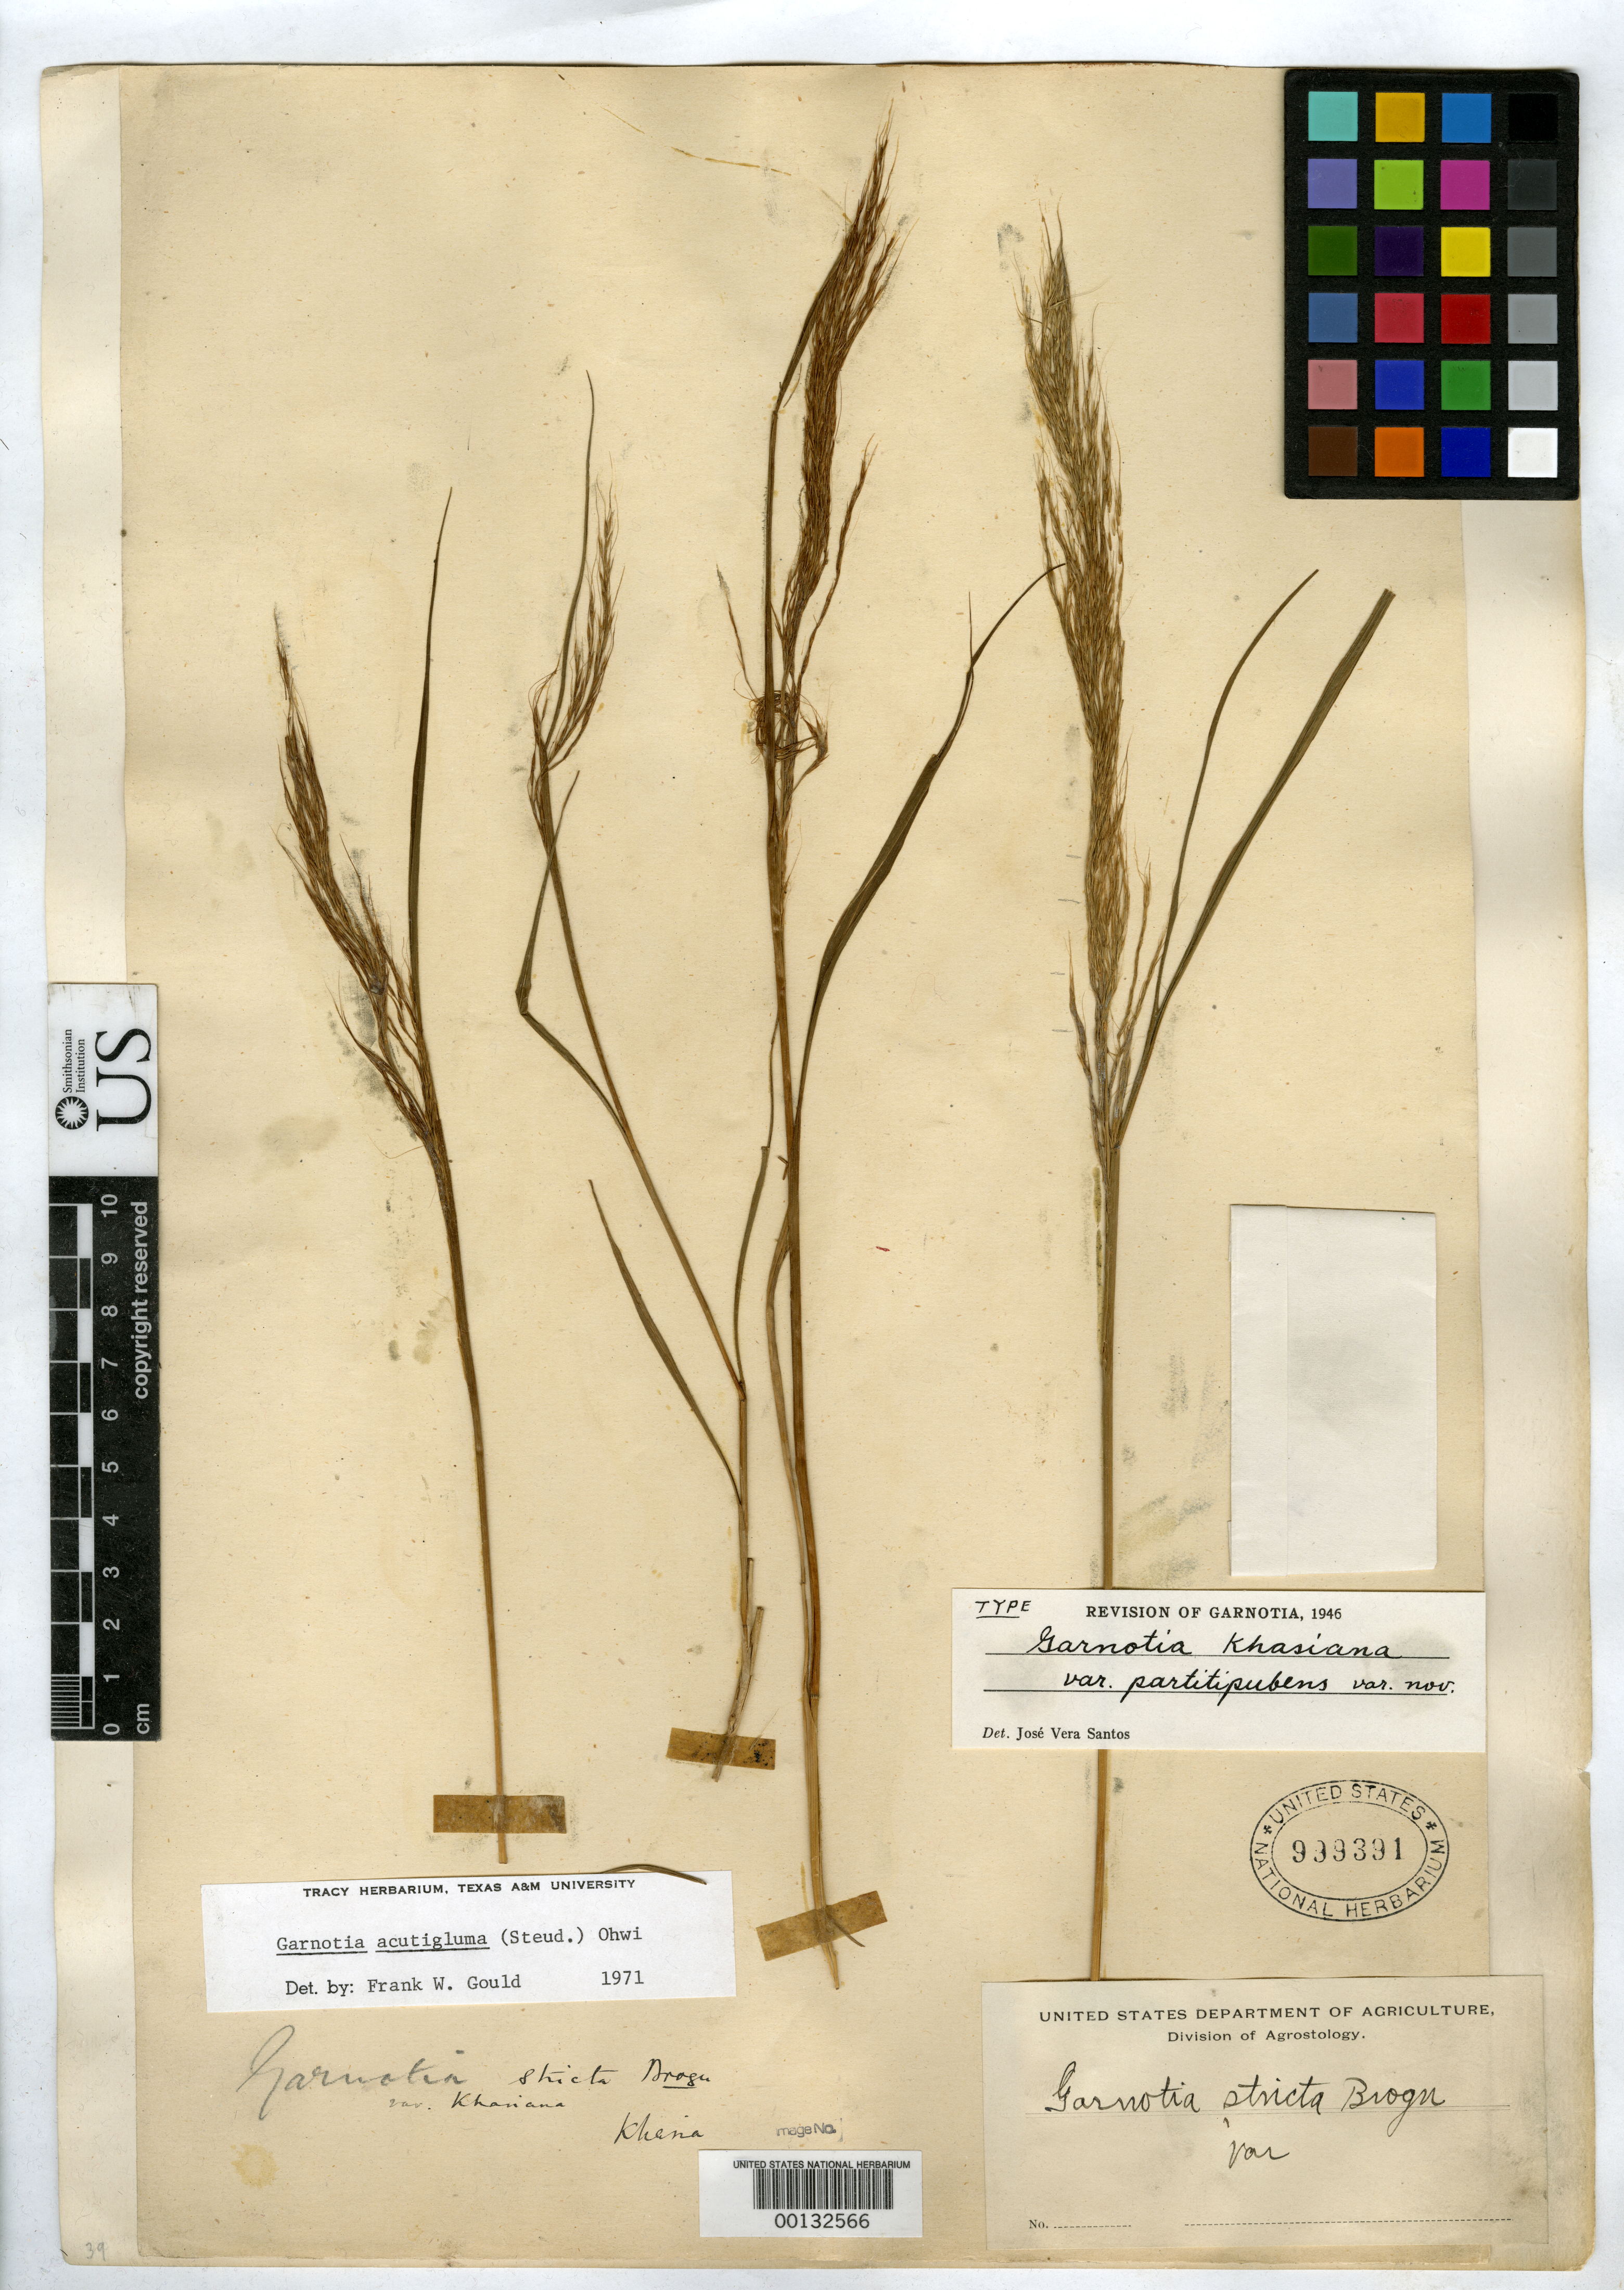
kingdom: Plantae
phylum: Tracheophyta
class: Liliopsida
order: Poales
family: Poaceae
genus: Garnotia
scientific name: Garnotia khasiana var. partitipubens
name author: Santos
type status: Holotype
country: India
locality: Khasi Hills.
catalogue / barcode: US 999391